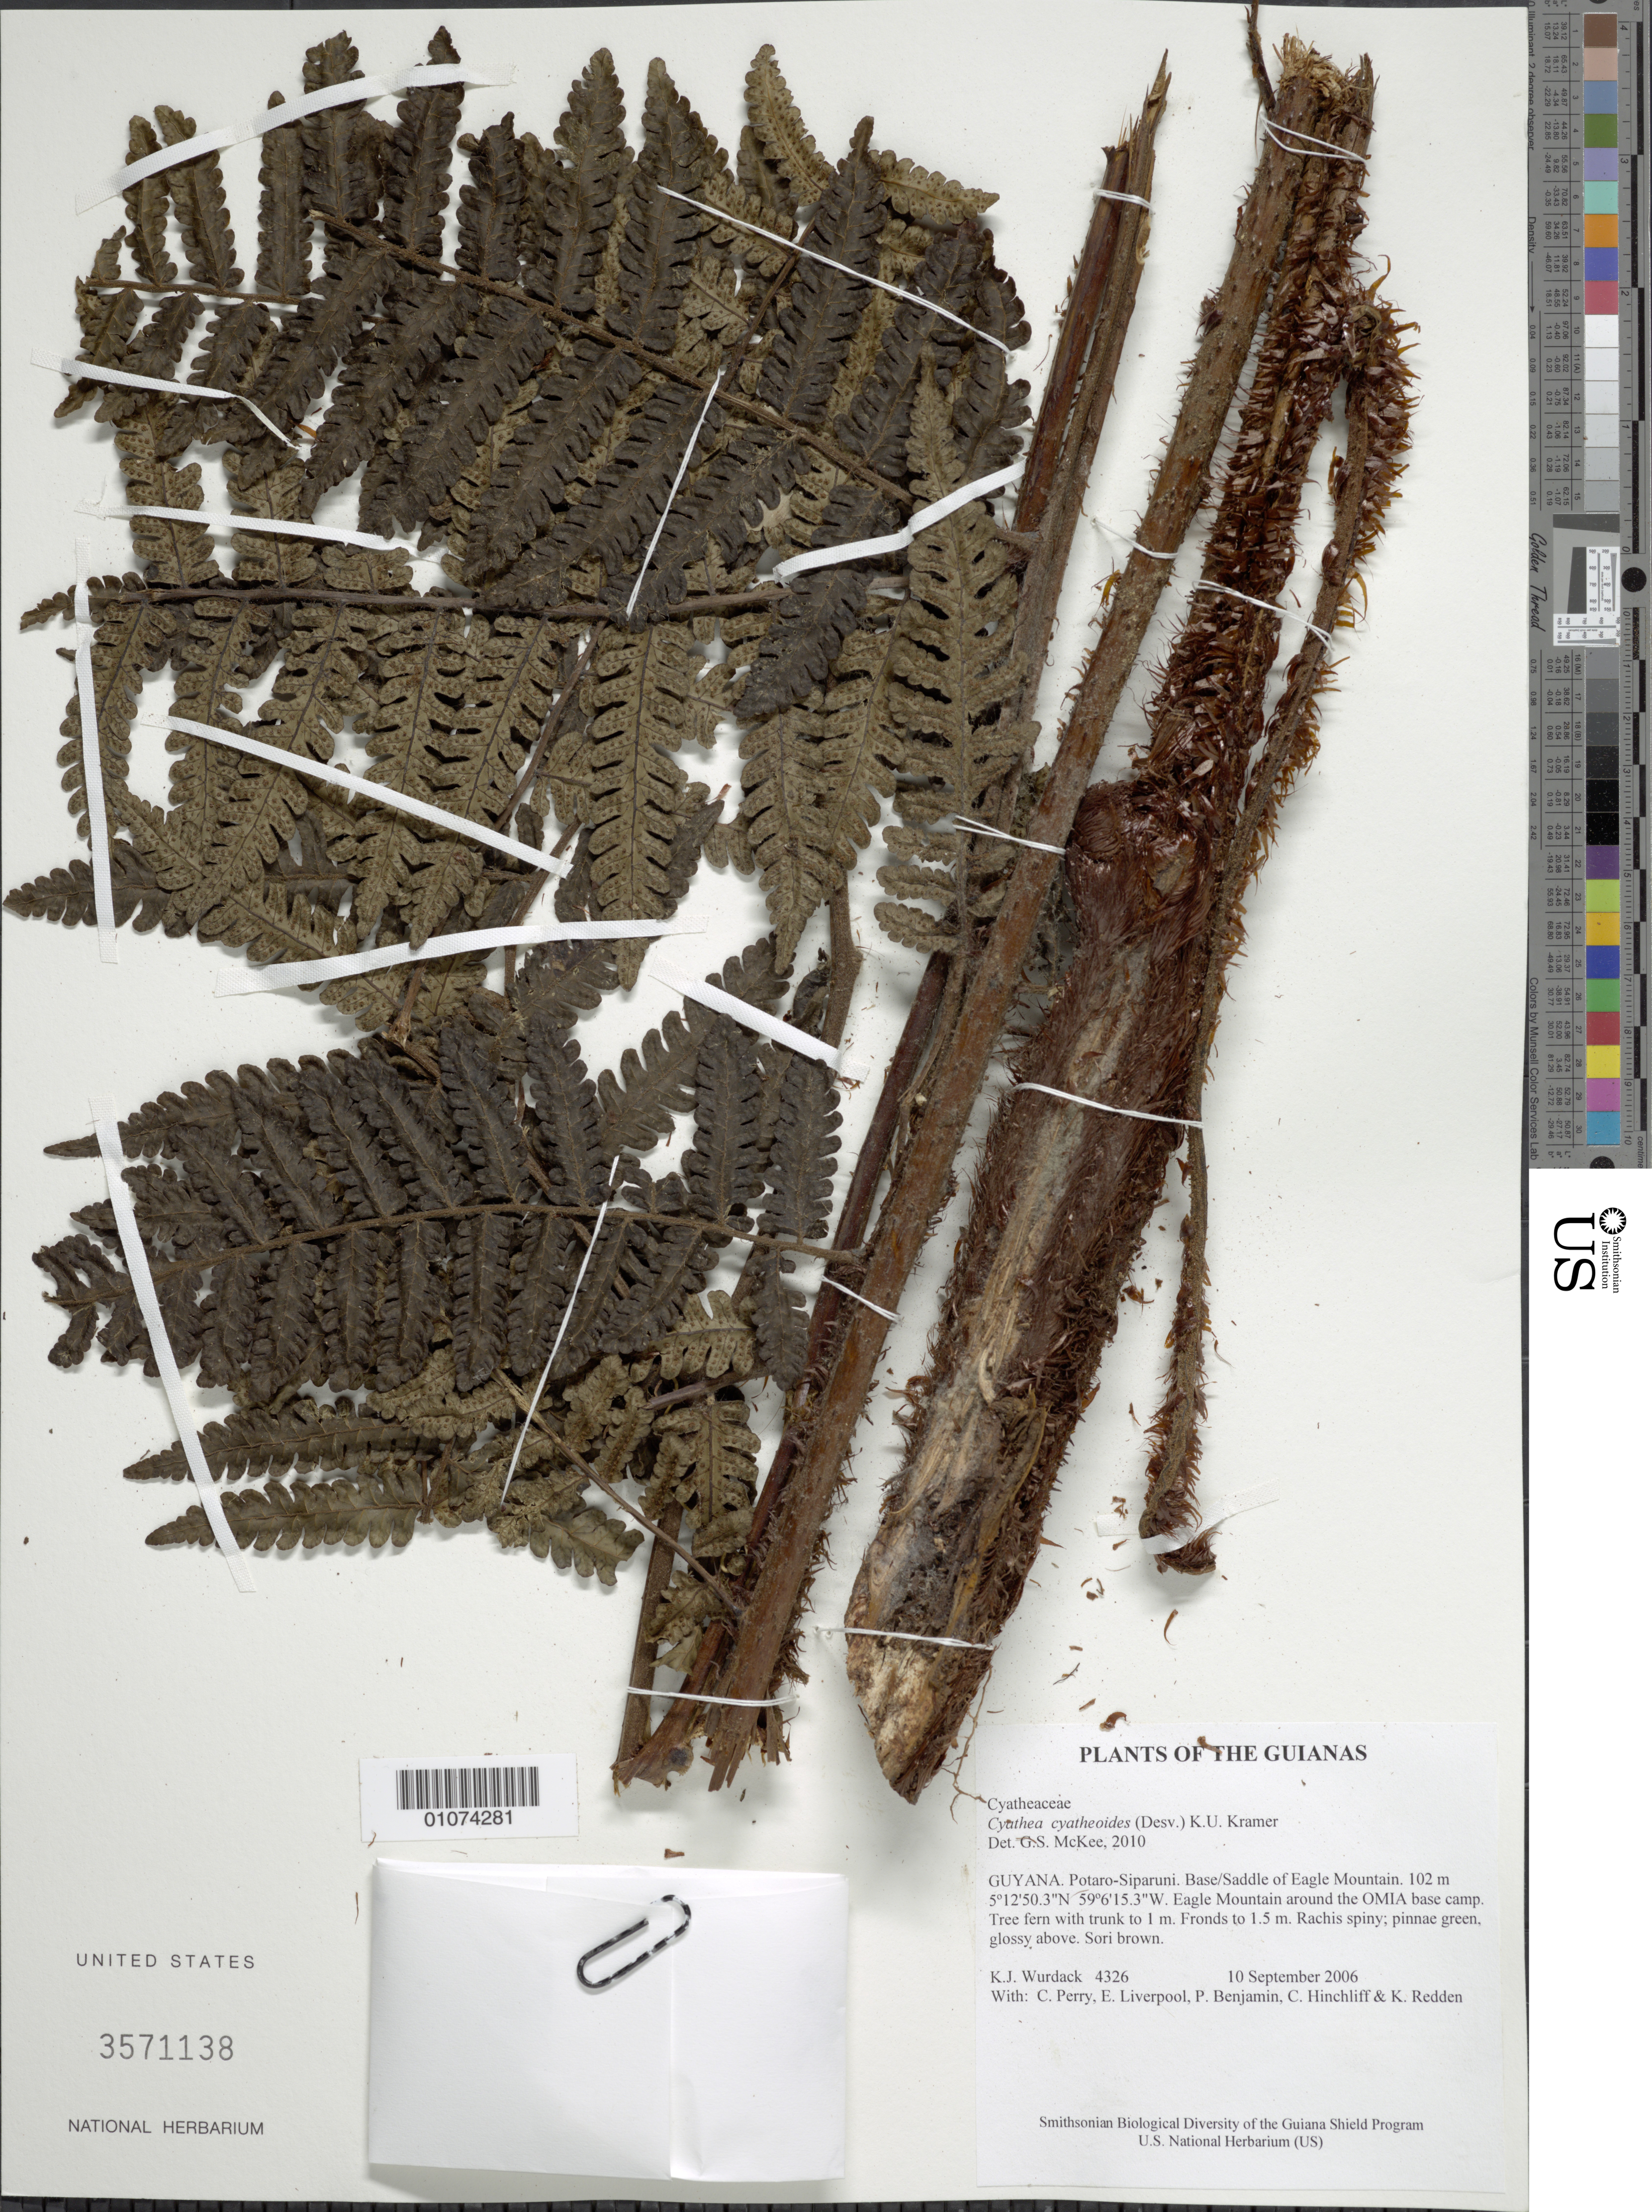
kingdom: Plantae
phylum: Tracheophyta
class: Polypodiopsida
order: Cyatheales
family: Cyatheaceae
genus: Cyathea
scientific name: Cyathea cyatheoides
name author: (Desv.) K.U. Kramer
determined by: McKee, G. S., (US), NMNH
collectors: K. Wurdack, C. Perry, E. Liverpool, P. Benjamin, C. E. Hinchliff & K. M. Redden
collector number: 4326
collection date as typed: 10 September 2006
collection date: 2006-09-10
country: Guyana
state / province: Potaro-Siparuni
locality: Base/Saddle of Eagle Mountain, around the OMIA base camp.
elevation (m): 102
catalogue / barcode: US 3571138